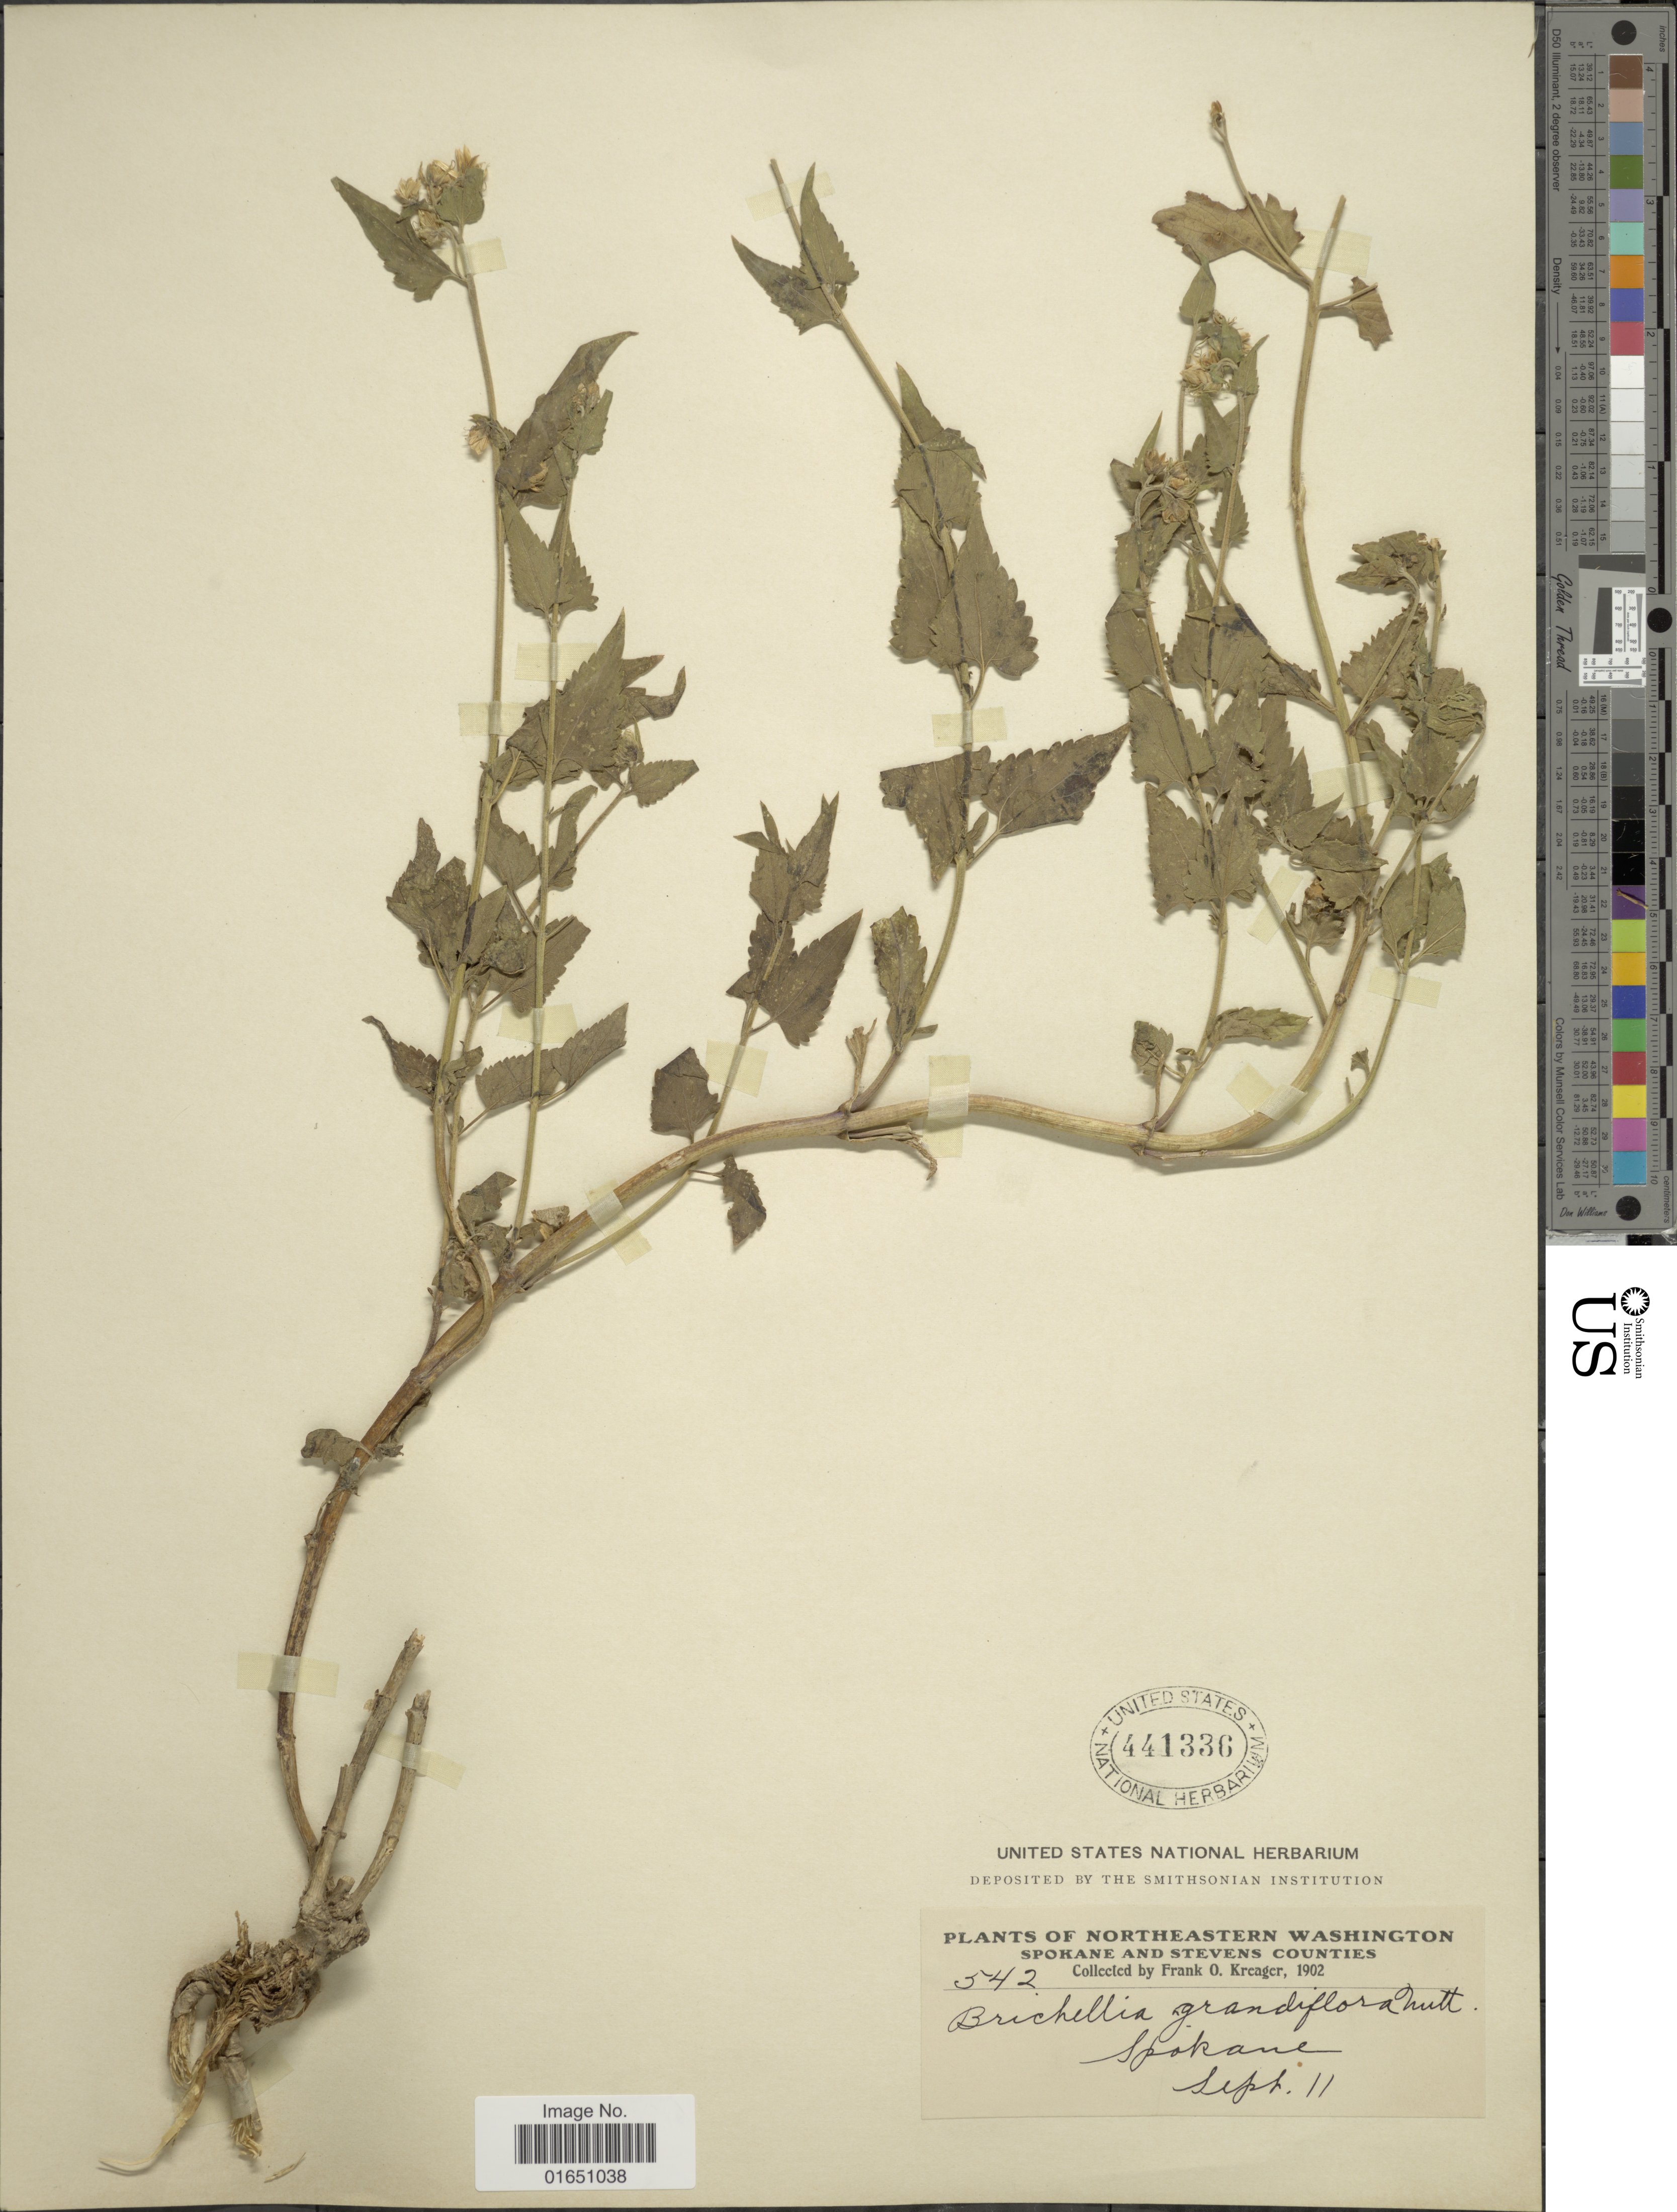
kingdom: Plantae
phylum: Tracheophyta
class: Magnoliopsida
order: Asterales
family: Asteraceae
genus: Brickellia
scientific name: Brickellia grandiflora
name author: (Hook.) Nutt.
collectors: F. Kreager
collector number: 542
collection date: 1902-09-11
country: United States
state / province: Washington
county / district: Spokane / Stevens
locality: Northeastern Washington, Spokane and Stevens Counties, Spokane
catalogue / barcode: US 441336